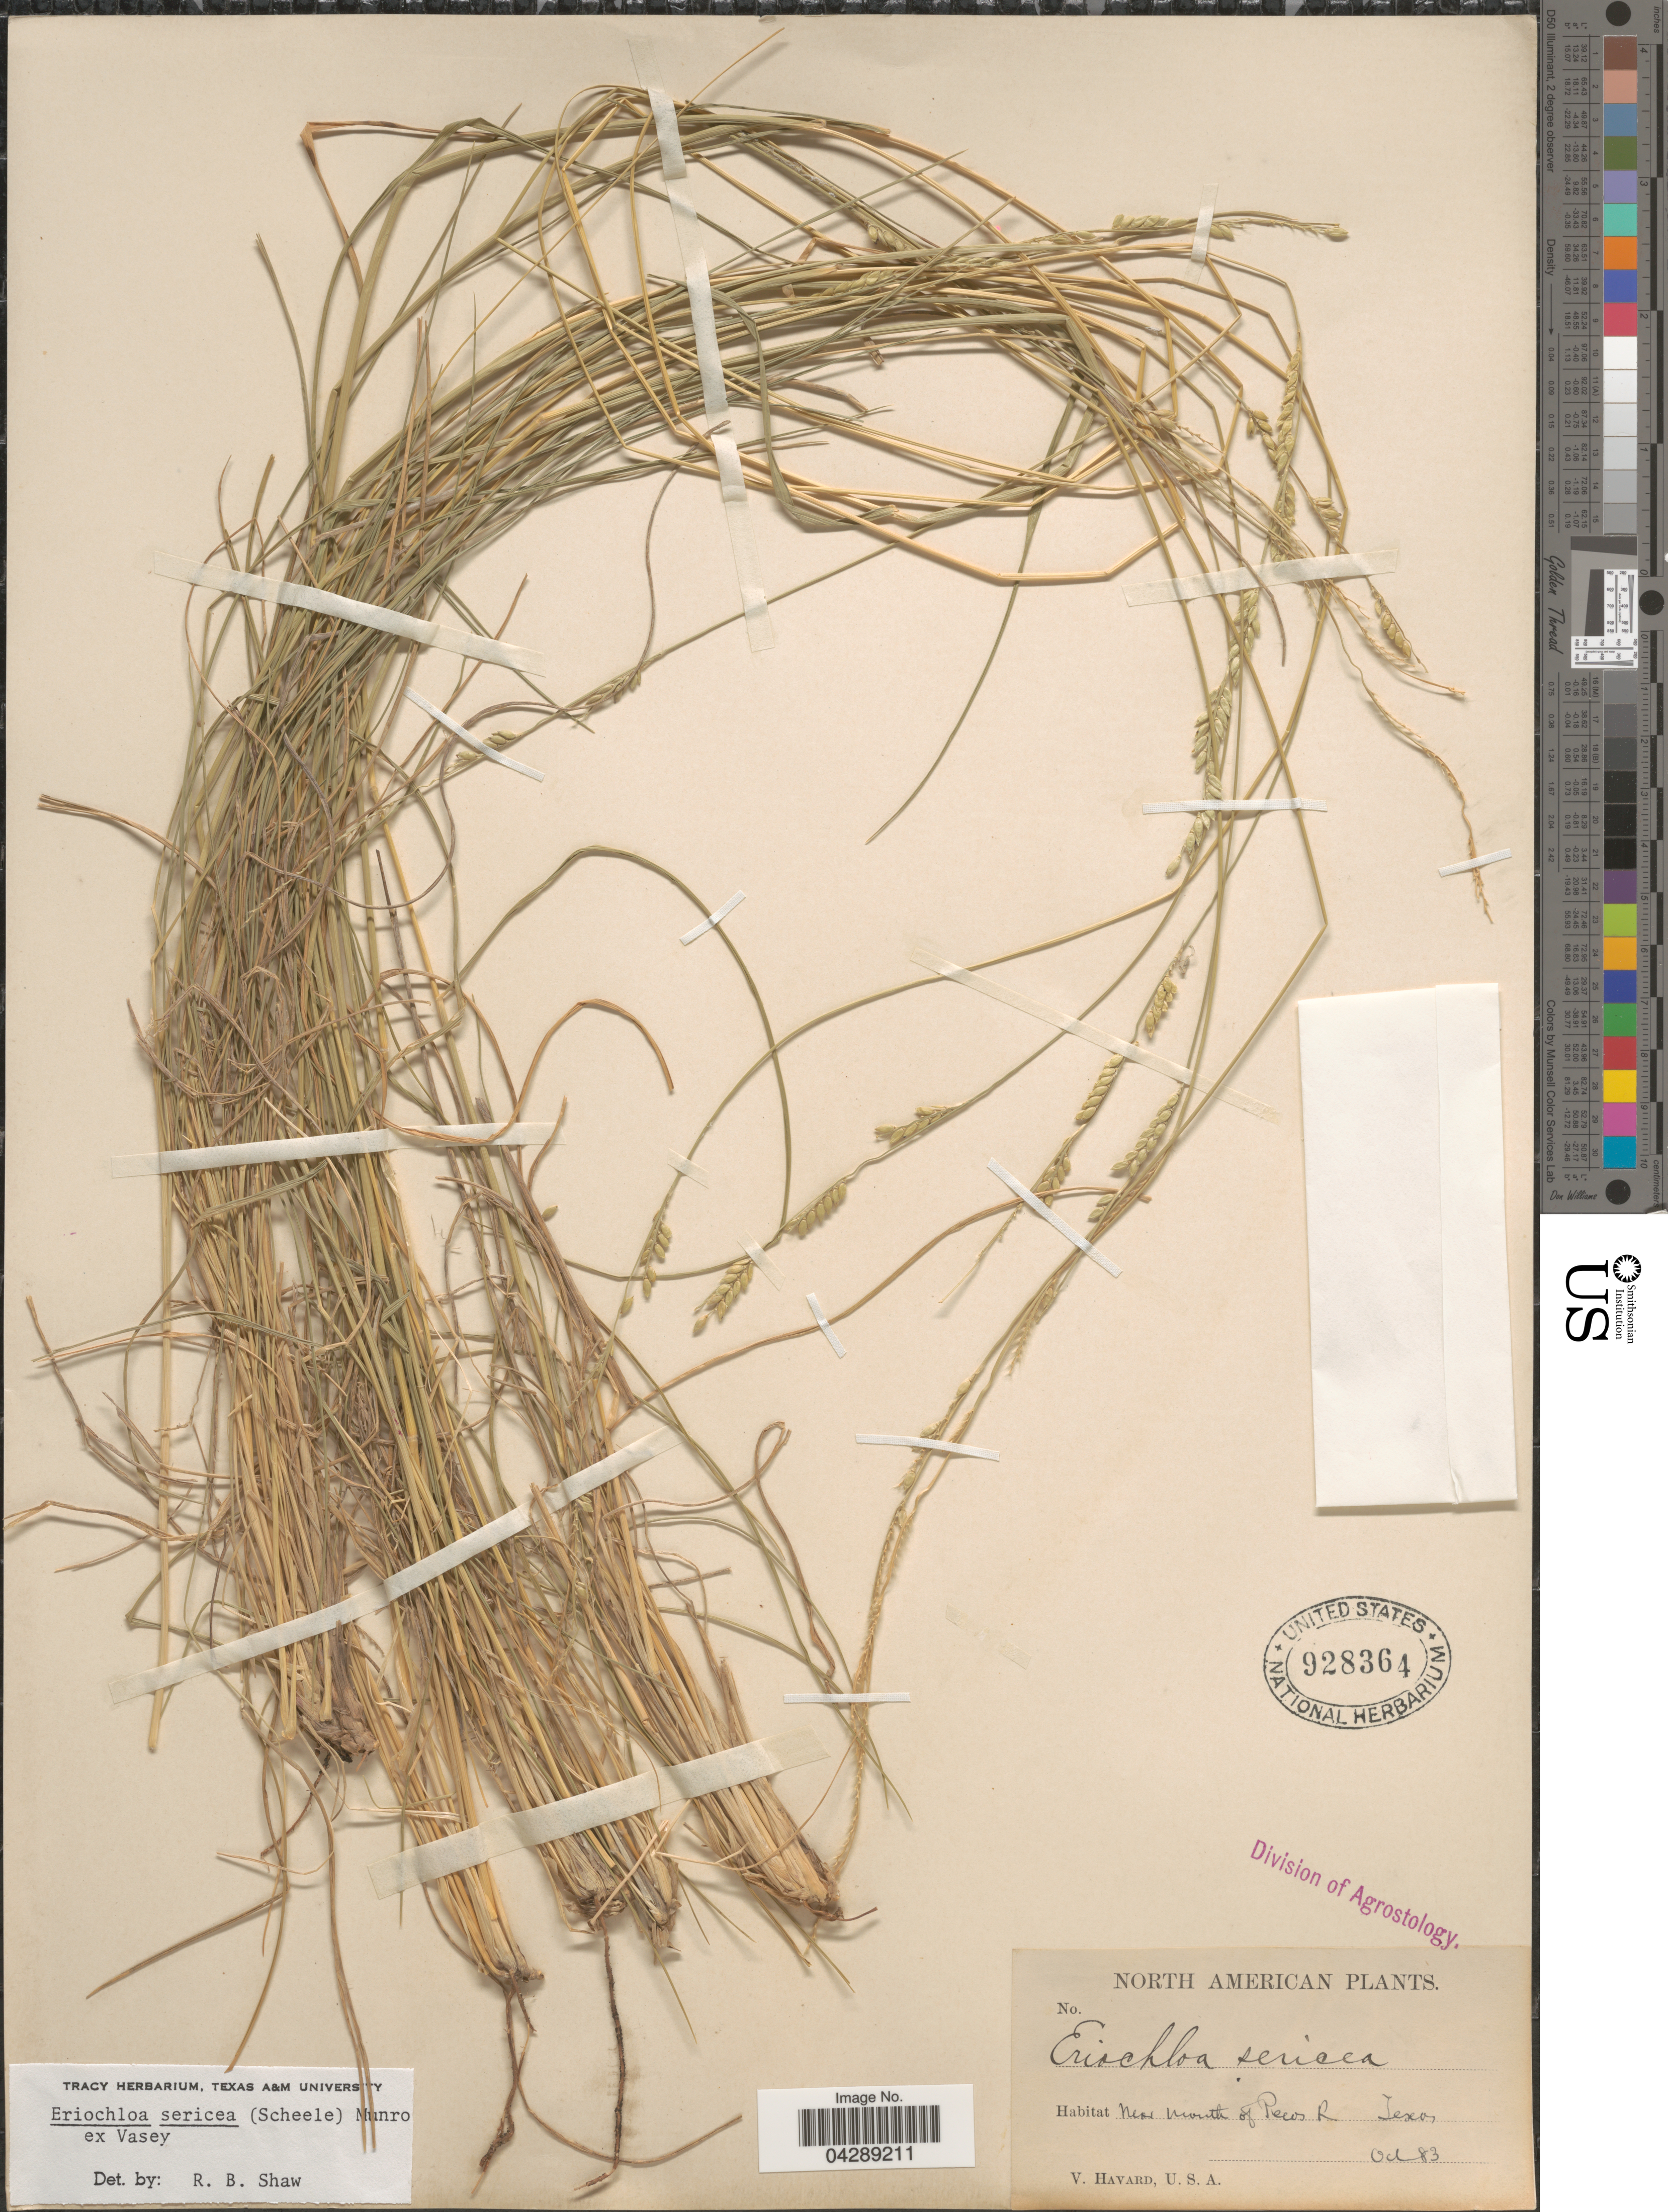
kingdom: Plantae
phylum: Tracheophyta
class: Liliopsida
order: Poales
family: Poaceae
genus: Eriochloa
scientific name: Eriochloa sericea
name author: (Scheele) Munro ex Vasey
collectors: V. Havard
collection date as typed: Transcribed d/m/y: /10/83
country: United States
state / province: Texas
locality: Near mouth of Pecos R.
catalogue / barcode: US 928364